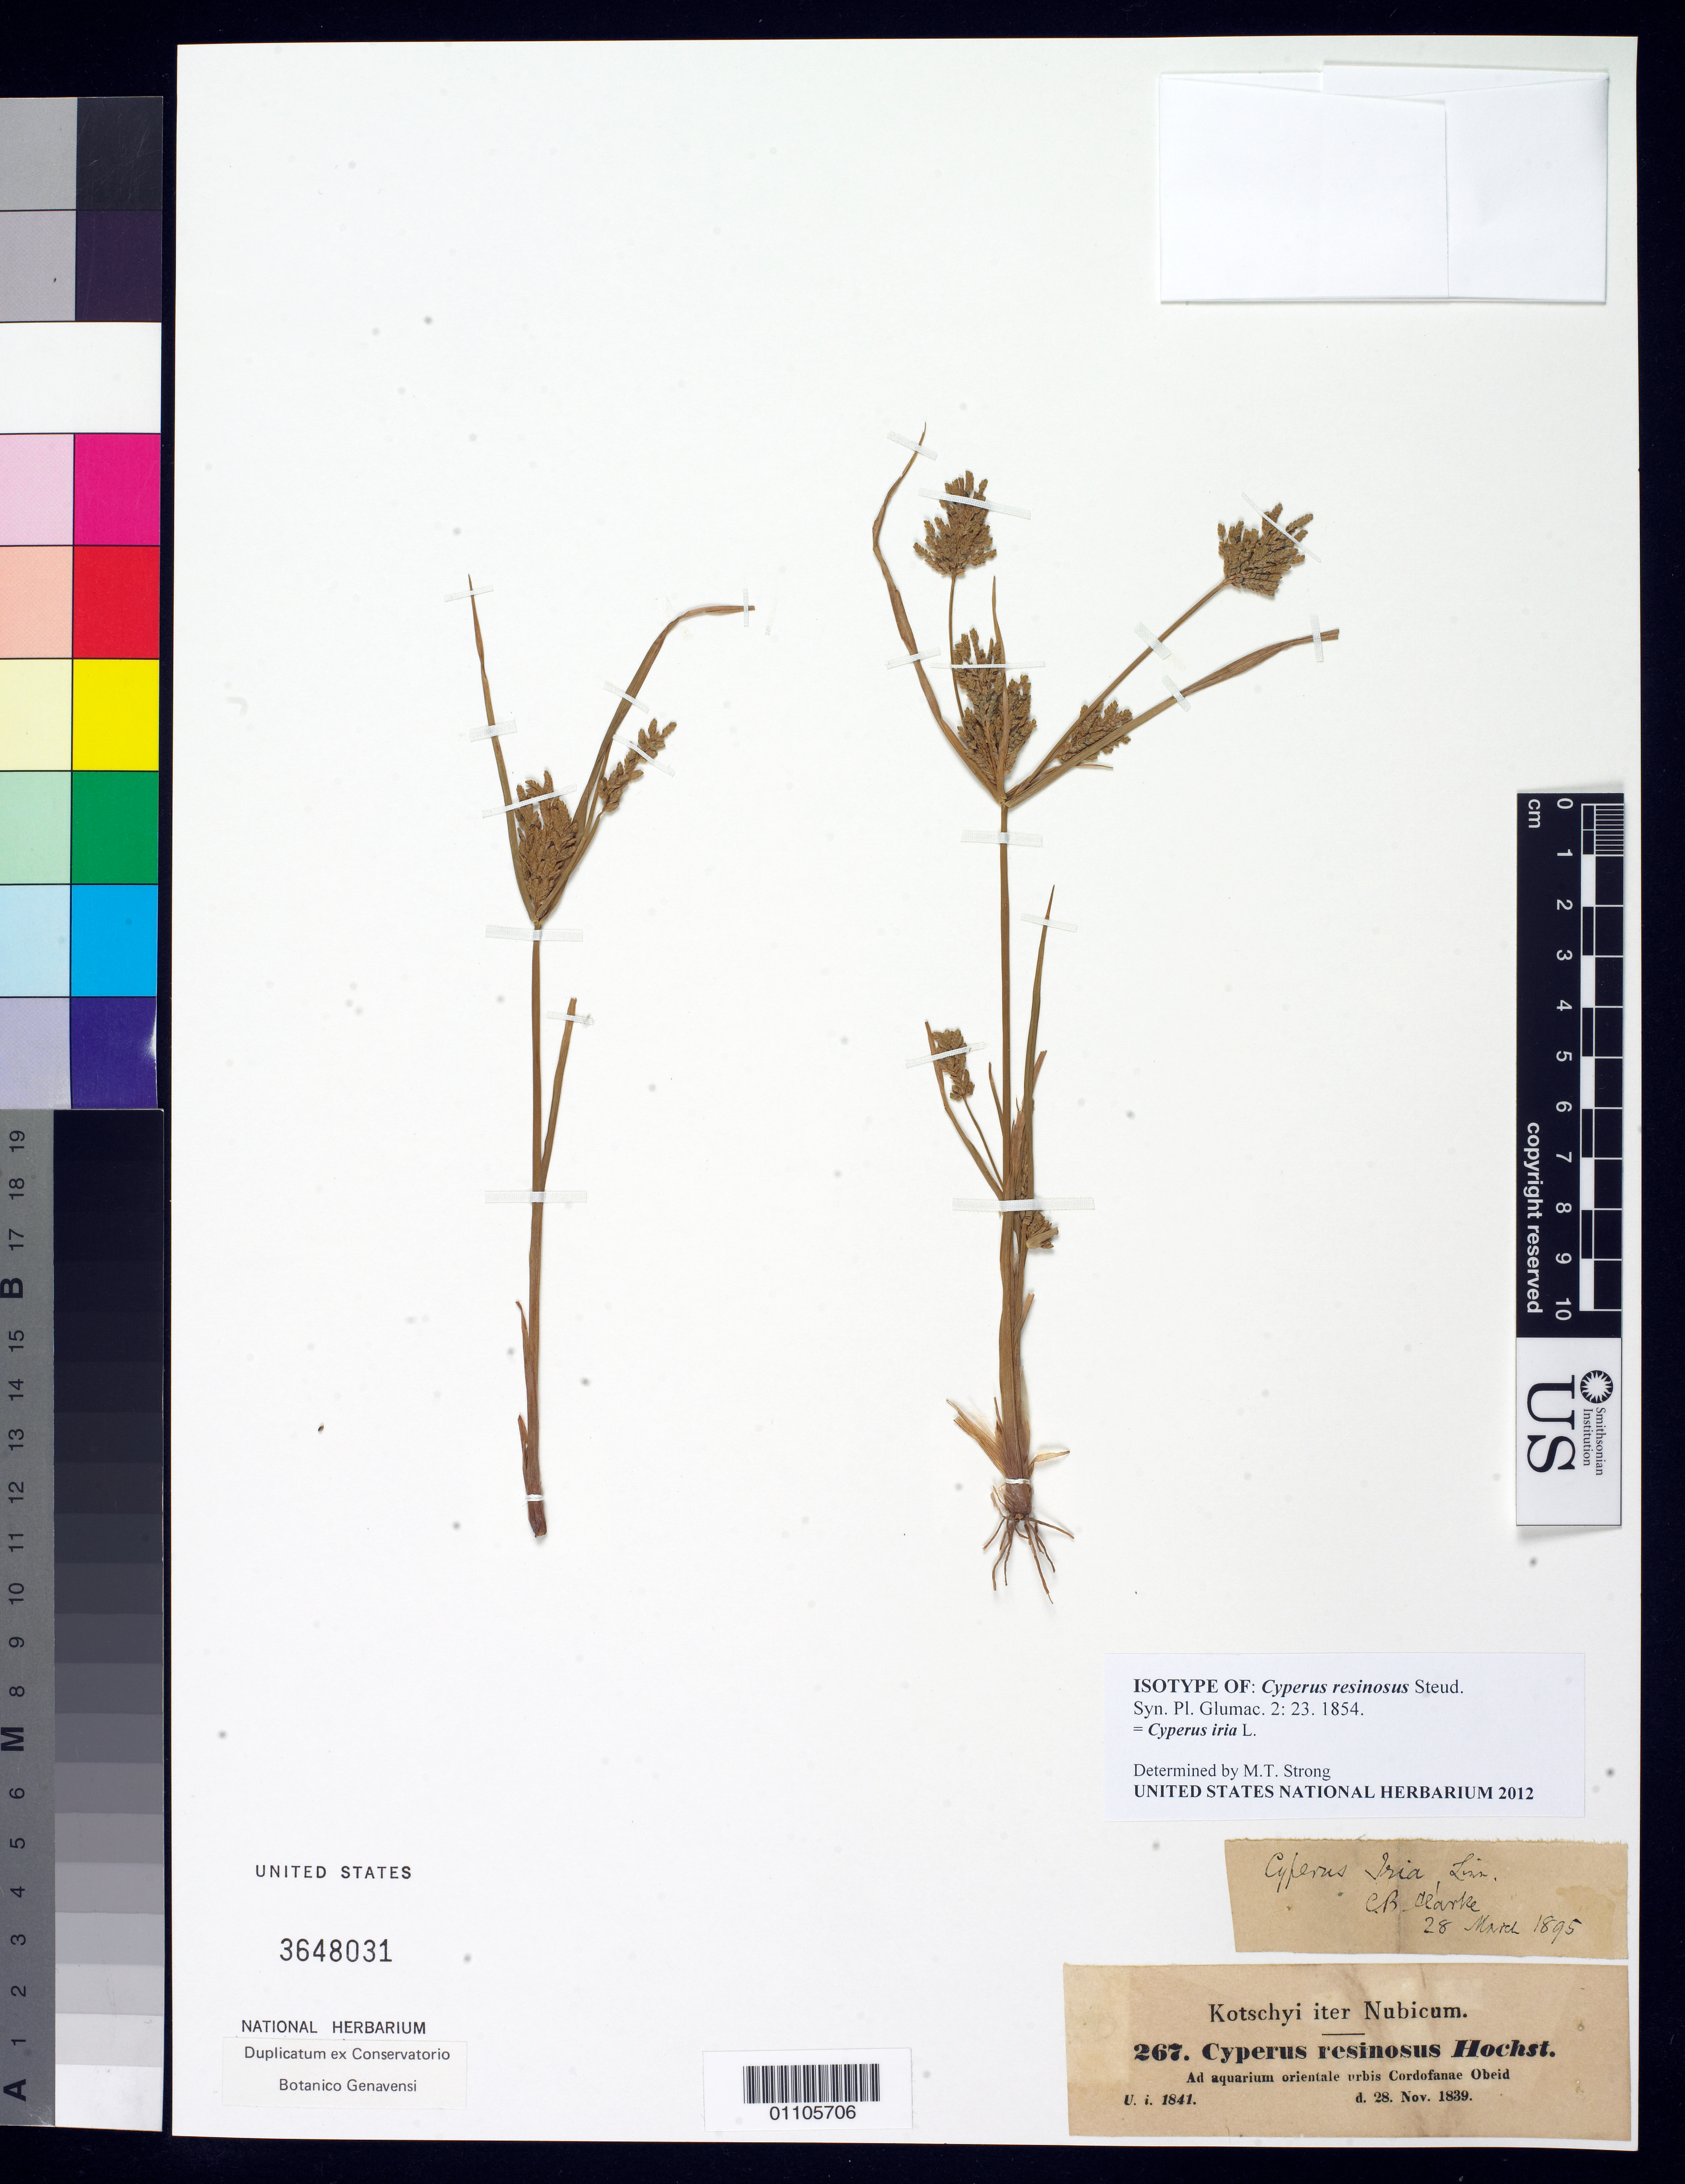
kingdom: Plantae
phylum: Tracheophyta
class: Liliopsida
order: Poales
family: Cyperaceae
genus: Cyperus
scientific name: Cyperus resinosus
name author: Hochst. ex Steud.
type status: Isotype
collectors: K. G. Kotschy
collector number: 267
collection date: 1839-11-28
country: Sudan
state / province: Shamāl Kurdufān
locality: "Nubia", ad aquarium orientale urbis Cordofanae Obeid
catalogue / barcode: US 3648031